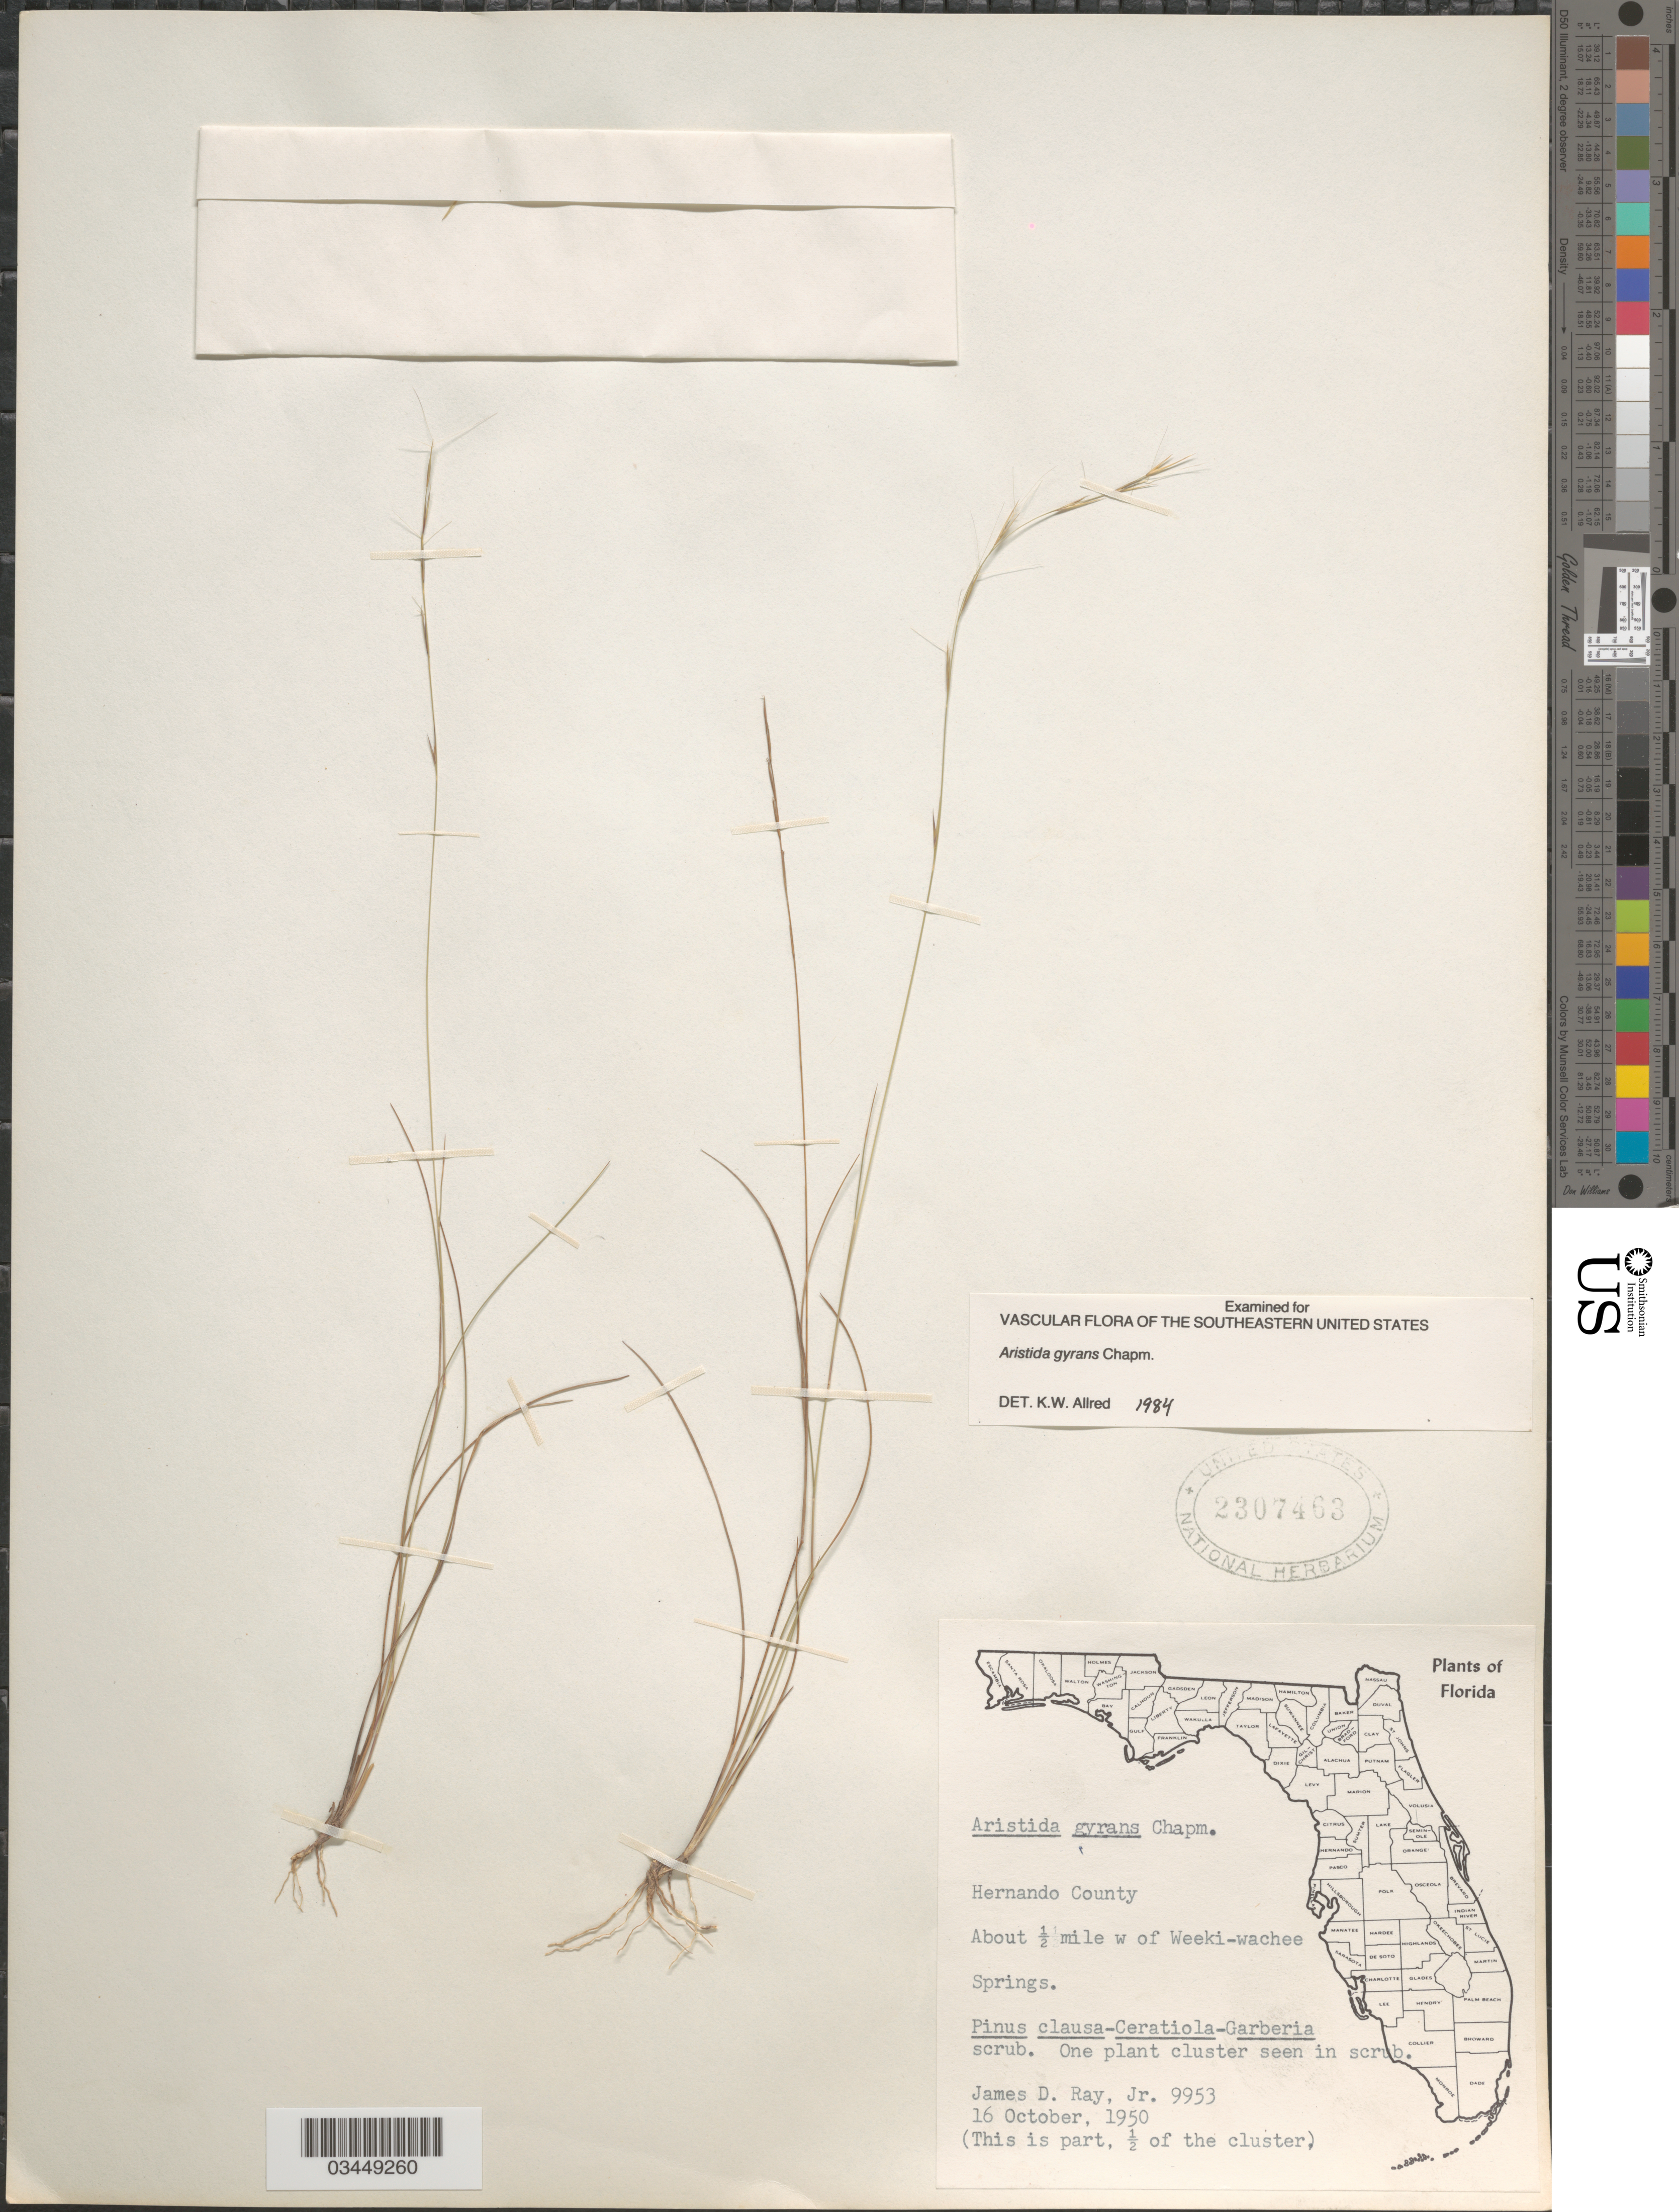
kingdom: Plantae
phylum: Tracheophyta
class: Liliopsida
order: Poales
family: Poaceae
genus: Aristida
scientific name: Aristida gyrans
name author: Chapm.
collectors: J. D. Ray Jr.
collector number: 9953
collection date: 1950-10-16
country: United States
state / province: Florida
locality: Hernando County. About ½ mile w of Weeki-wachee Springs.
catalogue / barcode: US 2307463